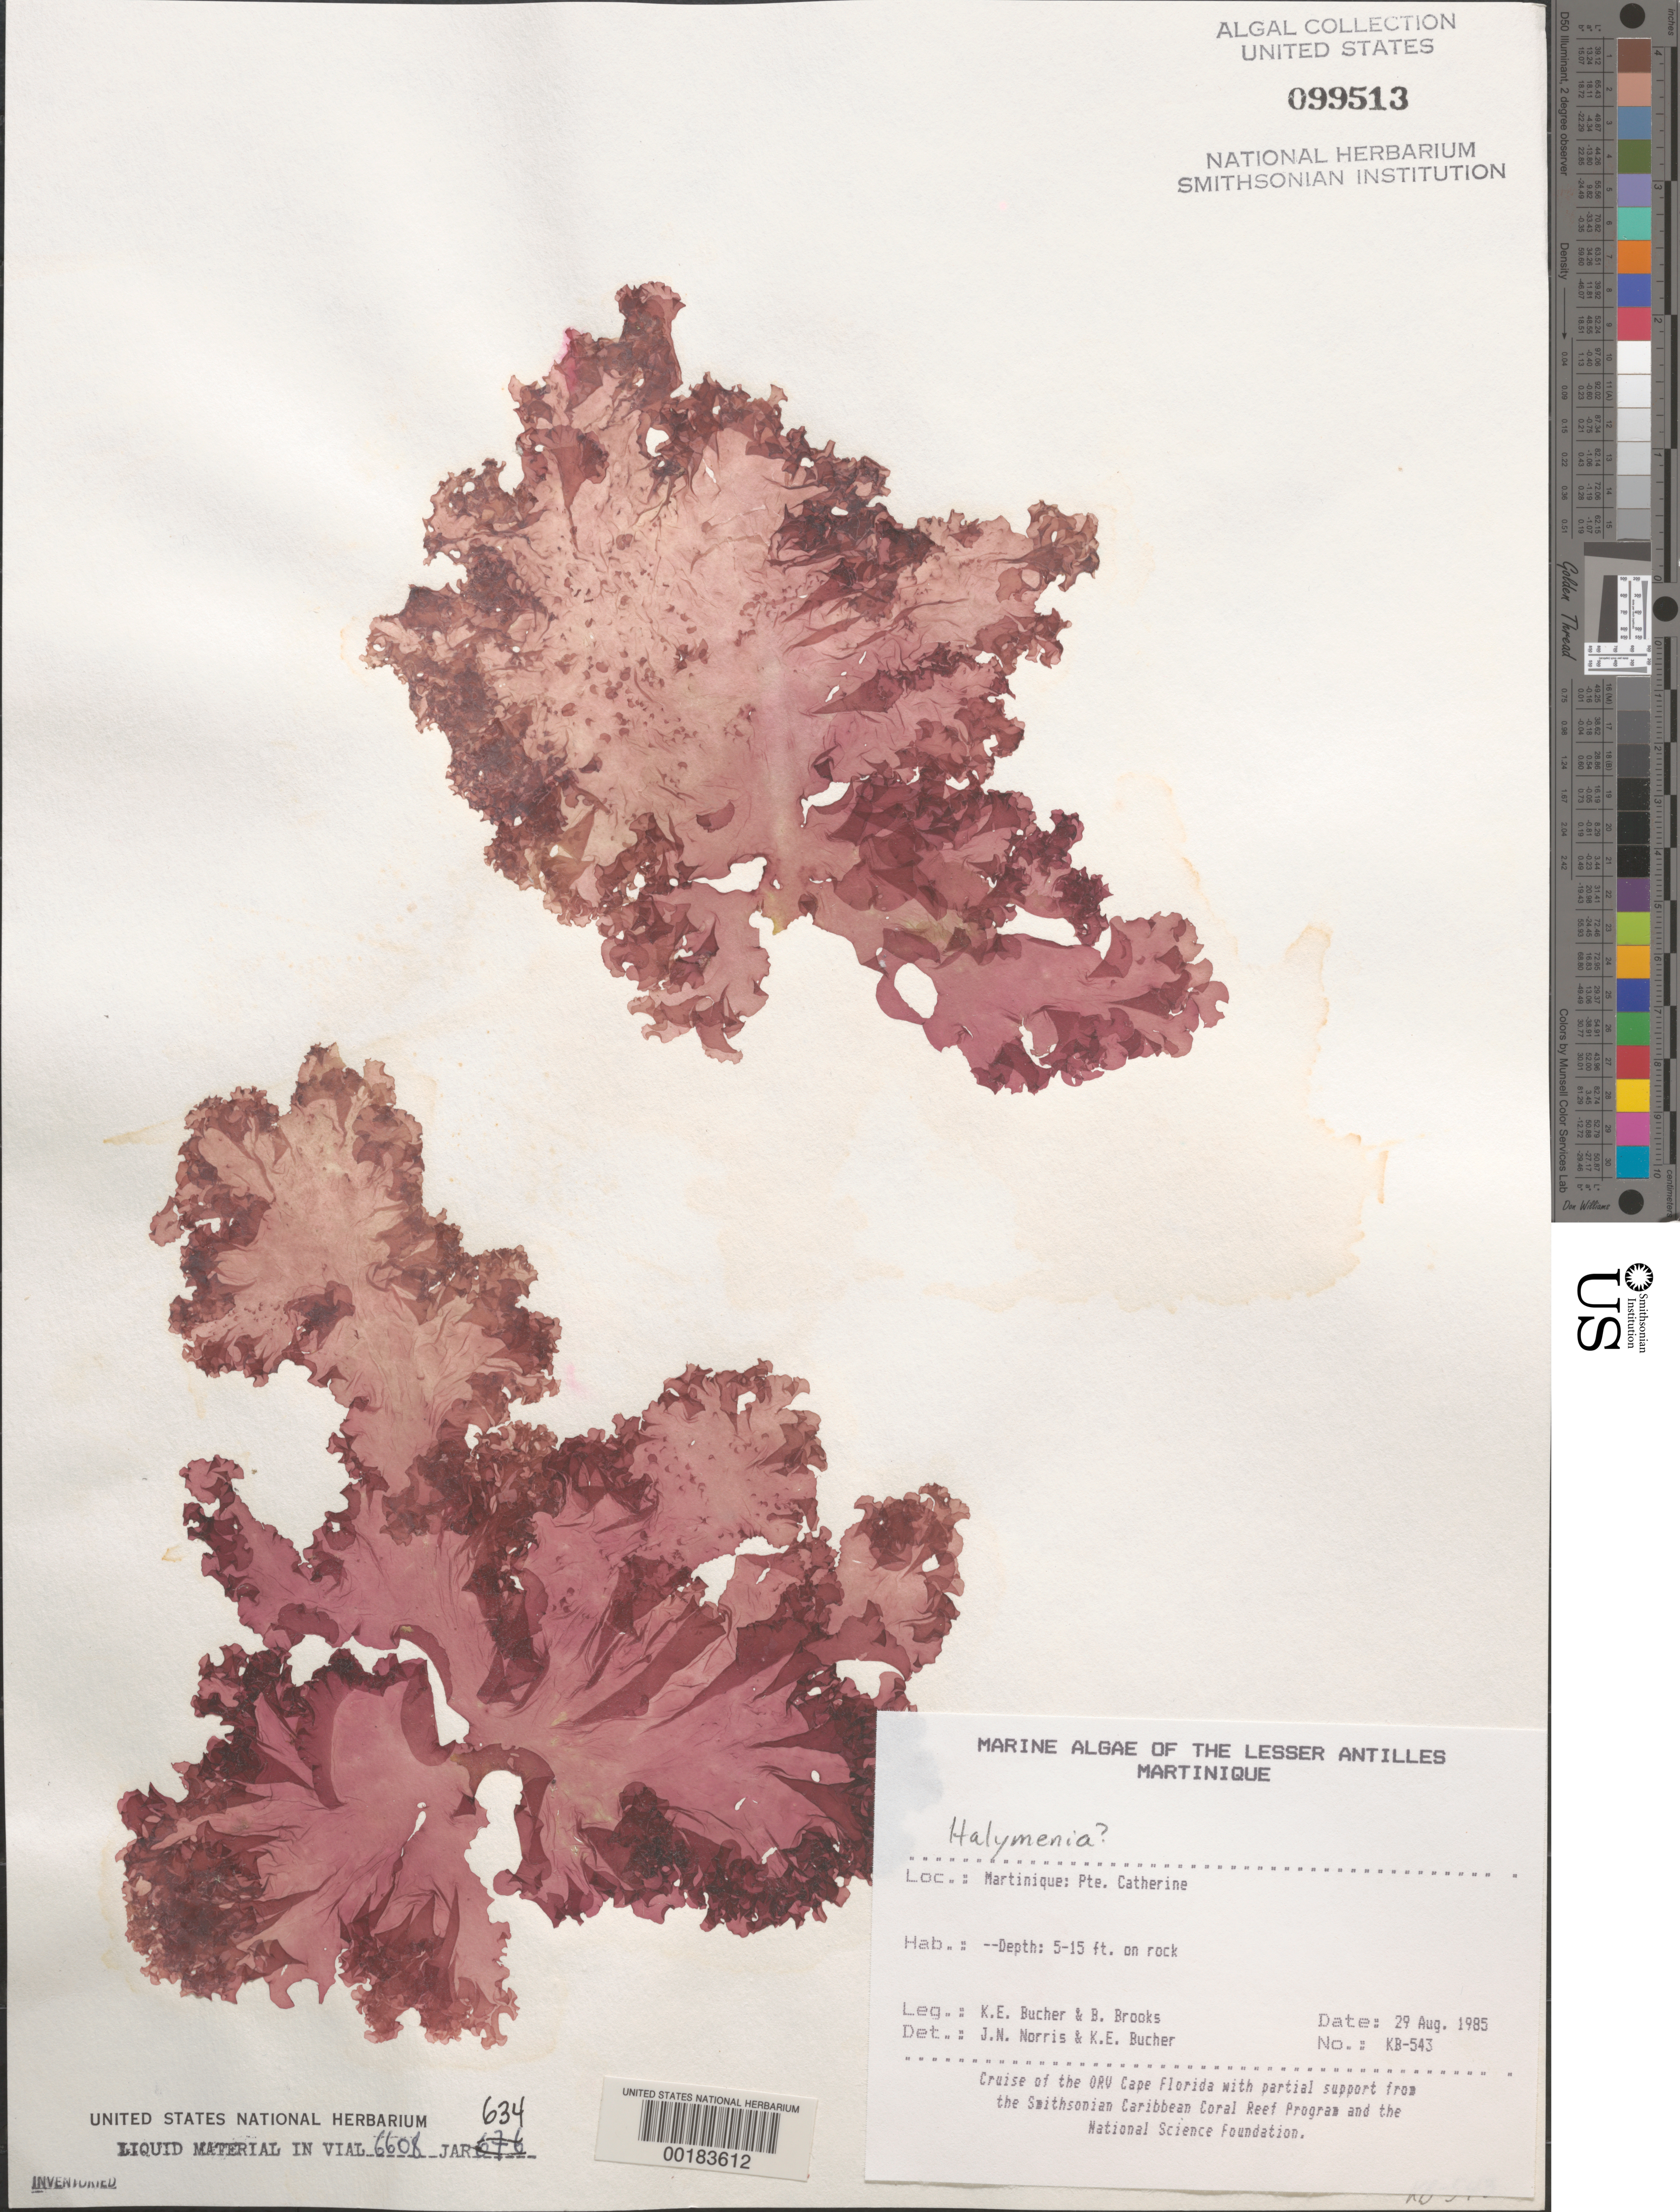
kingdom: Plantae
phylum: Rhodophyta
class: Florideophyceae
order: Halymeniales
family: Halymeniaceae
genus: Halymenia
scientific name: Halymenia sp.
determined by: Norris, J. N.; Bucher, K. E.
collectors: K. E. Bucher & B. Brooks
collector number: Kb-543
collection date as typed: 29 Aug 1985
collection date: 1985-08-29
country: Martinique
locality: Pointe Catherine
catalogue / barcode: US 99513